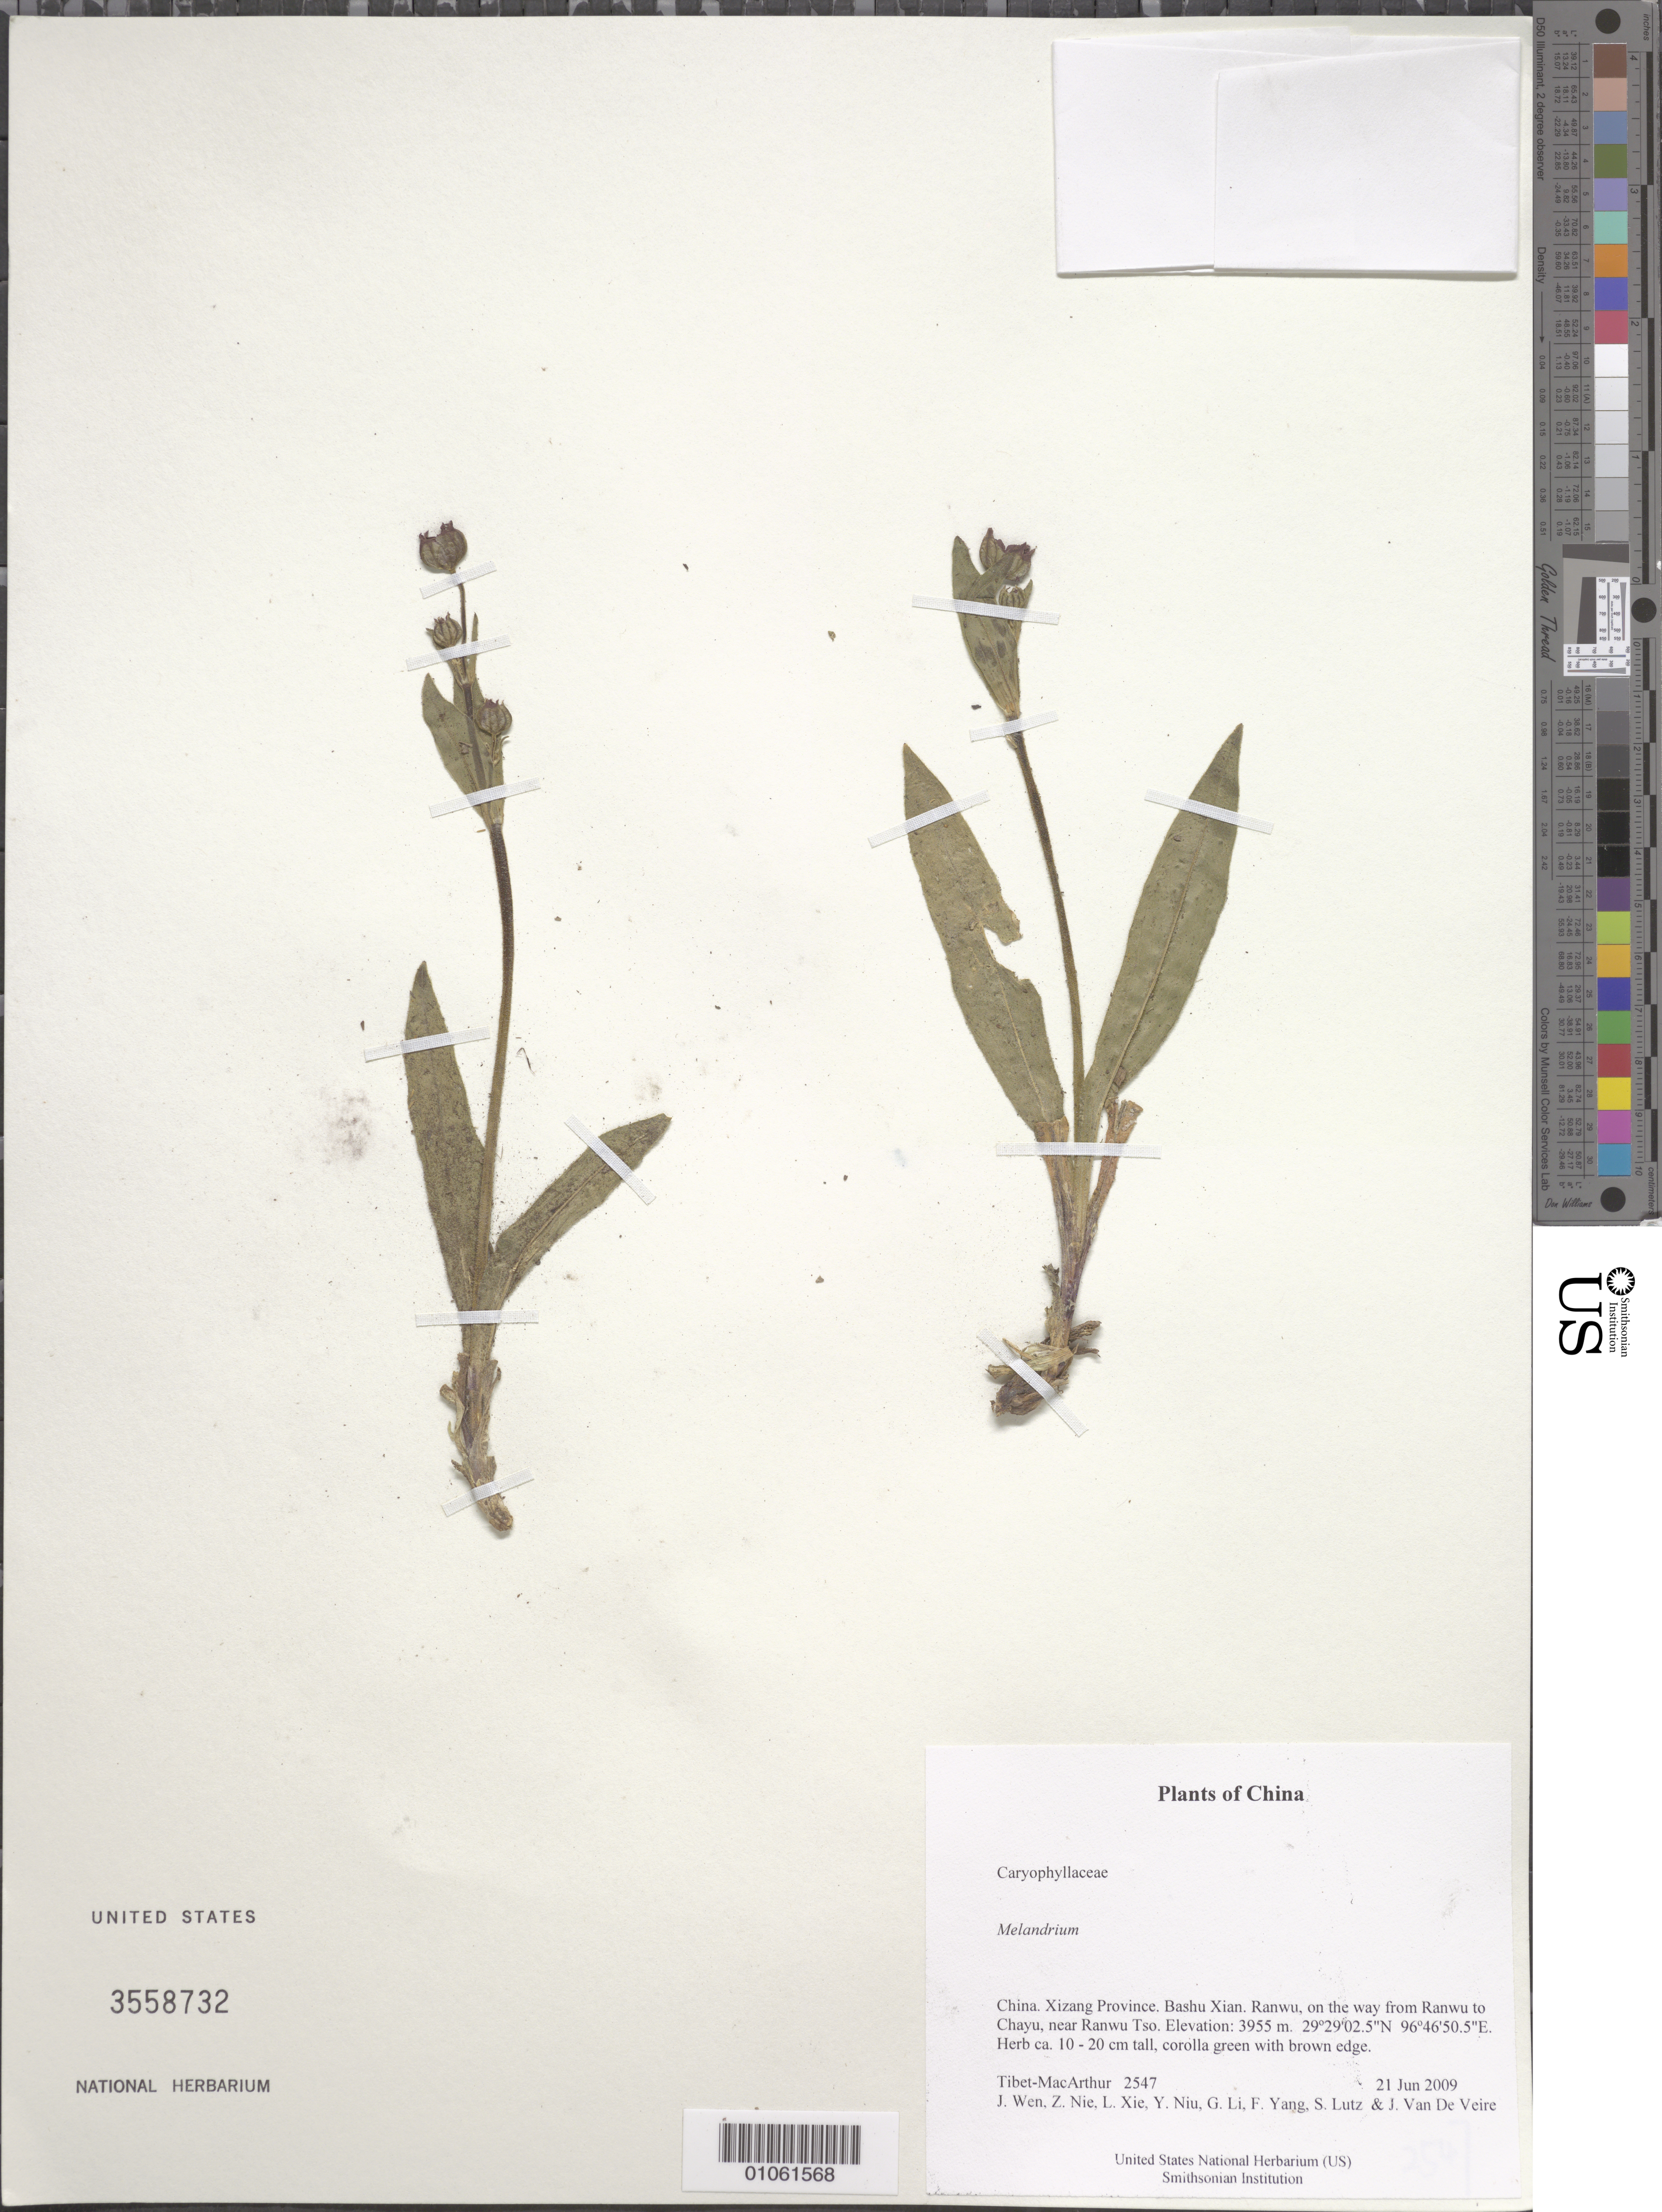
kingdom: Plantae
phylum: Tracheophyta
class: Magnoliopsida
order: Caryophyllales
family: Caryophyllaceae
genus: Silene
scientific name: Silene sp.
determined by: Strong, Mark T., (BOT), Smithsonian Institution - National Museum of Natural History (UNITED STATES)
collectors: Tibet-MacArthur, J. Wen, Z. Nie, L. Xie, Y. Niu, G. Li, F. Yang, S. Lutz & J. Van De Veire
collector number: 2547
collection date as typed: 21 Jun 2009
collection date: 2009-06-21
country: China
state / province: Xizang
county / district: Bashu Xian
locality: Ranwu, on the way from Ranwu to Chayu, near Ranwu Tso.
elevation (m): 3955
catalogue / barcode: US 3558732